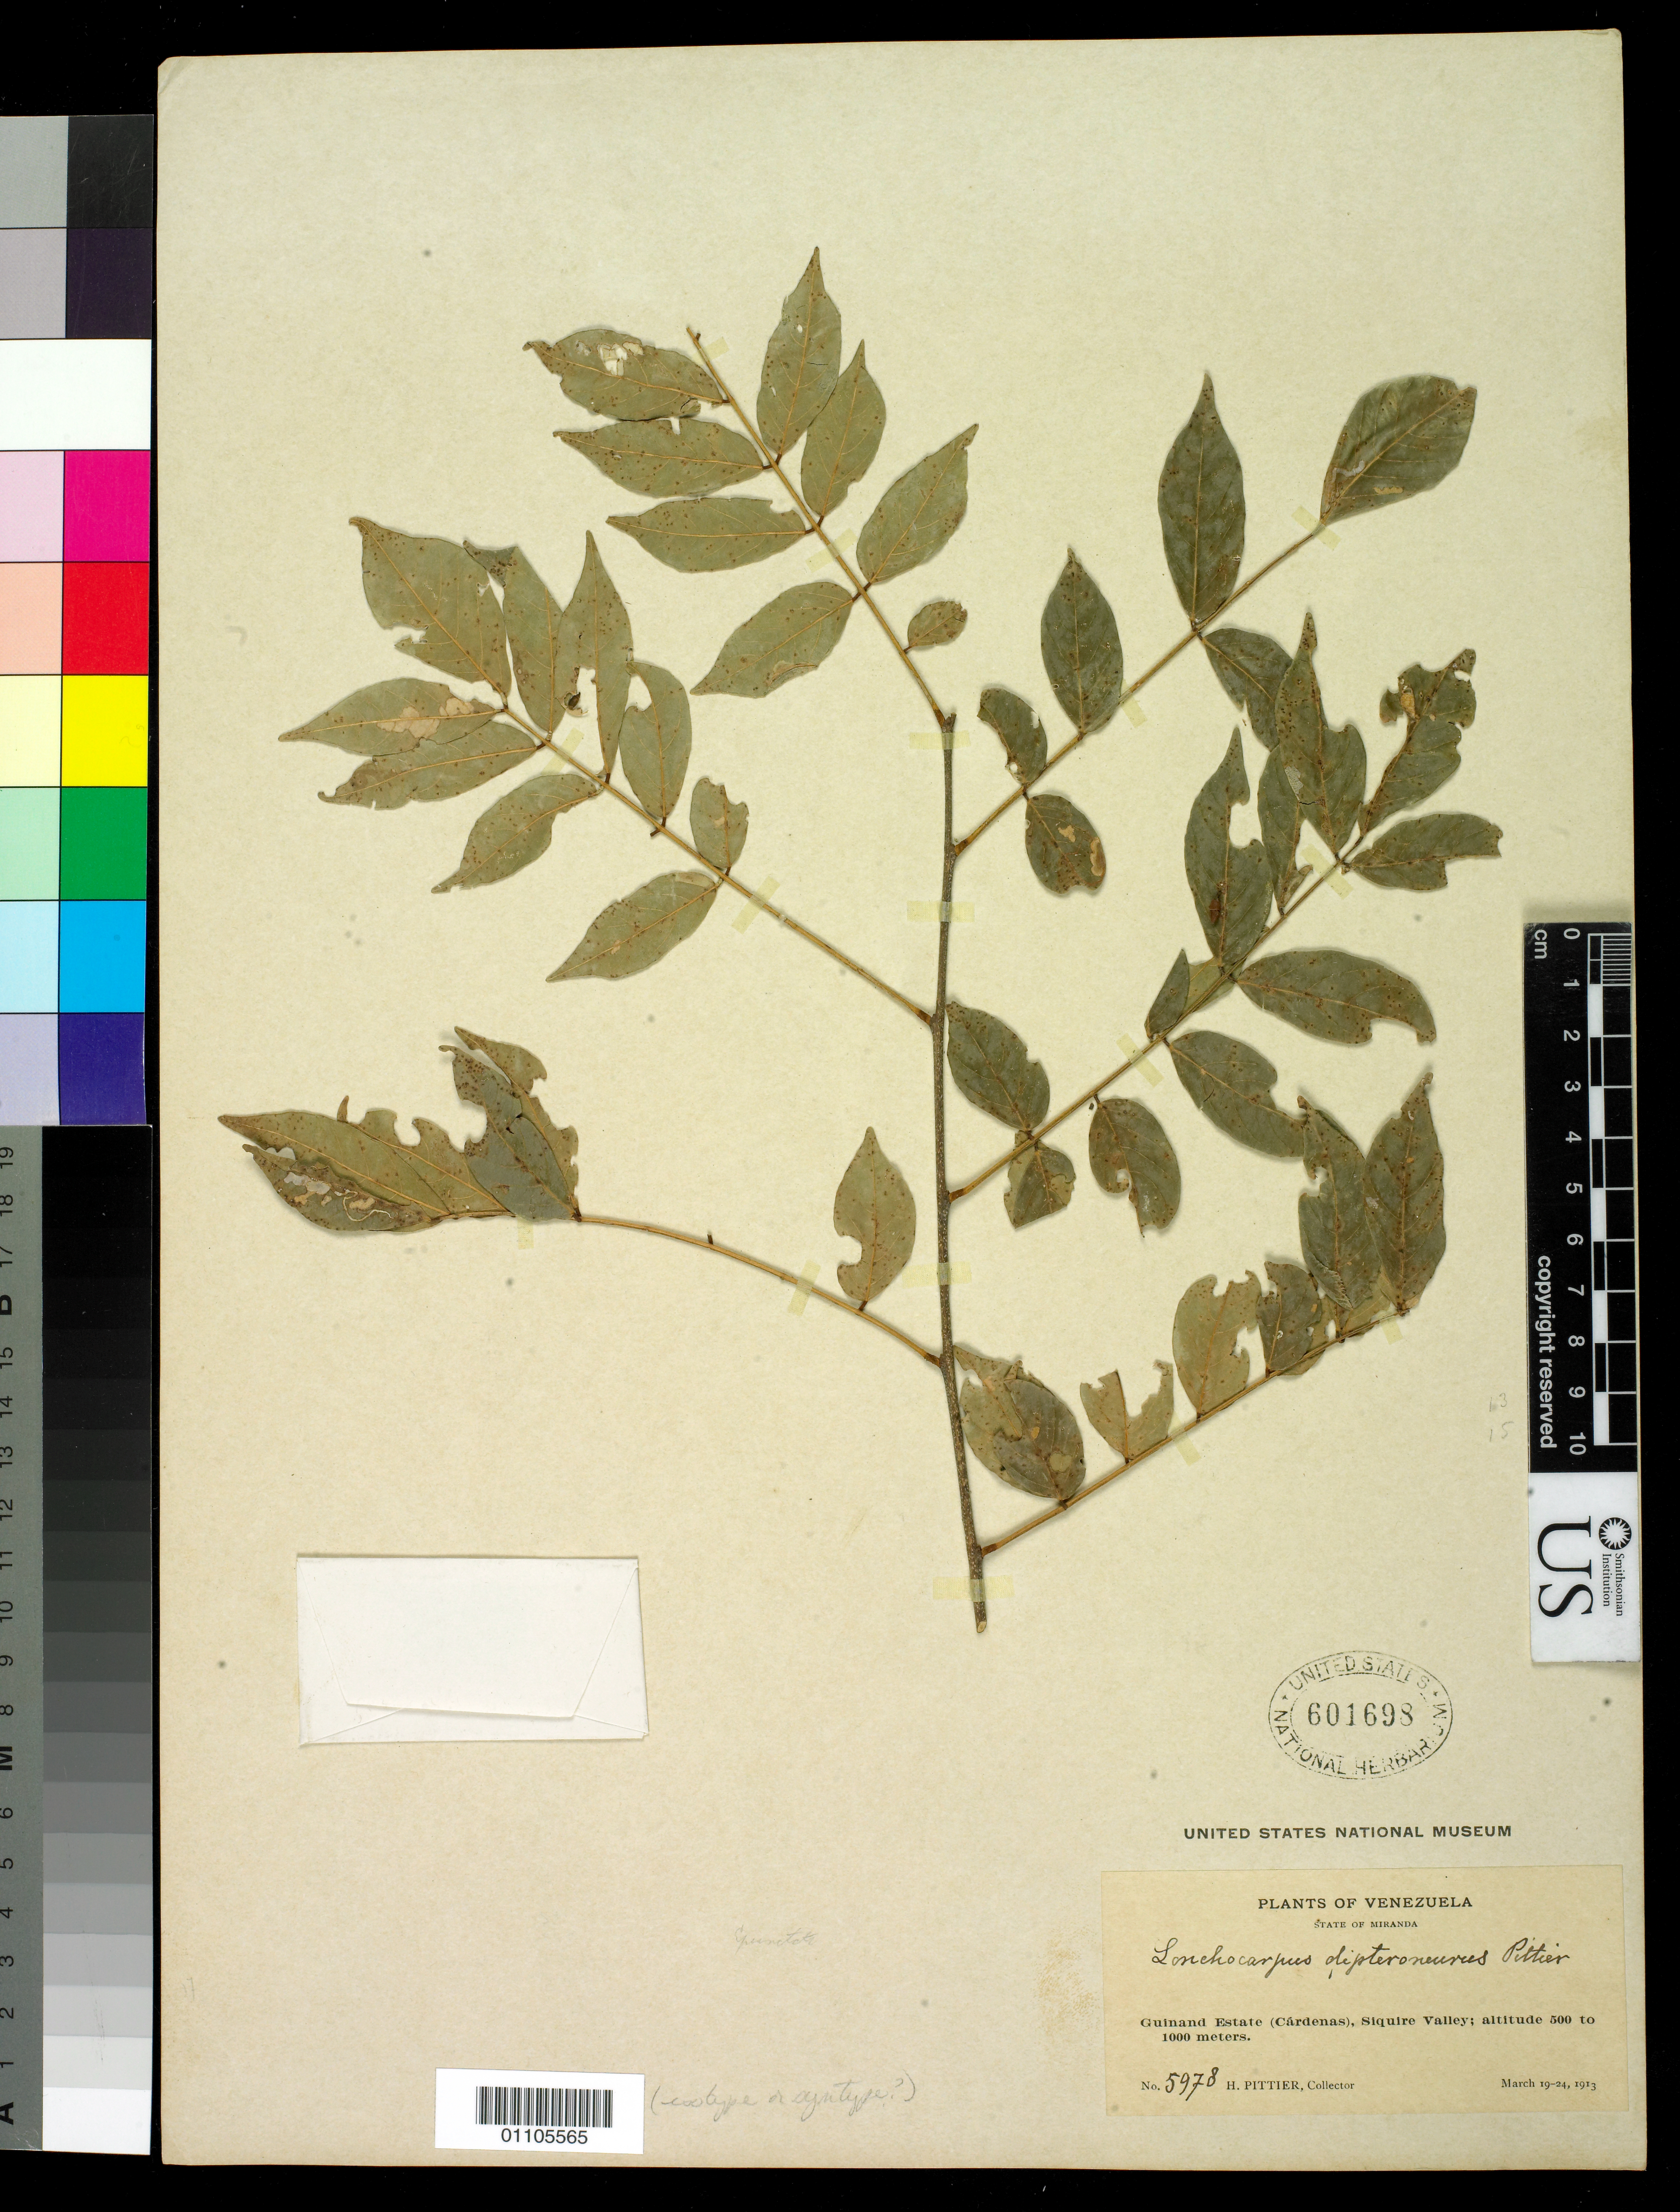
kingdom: Plantae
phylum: Tracheophyta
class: Magnoliopsida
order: Fabales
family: Fabaceae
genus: Lonchocarpus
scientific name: Lonchocarpus dipteroneurus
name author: Pittier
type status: Holotype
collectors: H. F. Pittier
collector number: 5978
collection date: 1913-03-19/1913-03-24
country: Venezuela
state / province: Miranda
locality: Guinand Estate (Cárdenas), Siquire Valley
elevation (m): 500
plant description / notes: Protologue, "Type in the U.S. National Herbarium, nos. 601697 and 601698..."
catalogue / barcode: US 601698